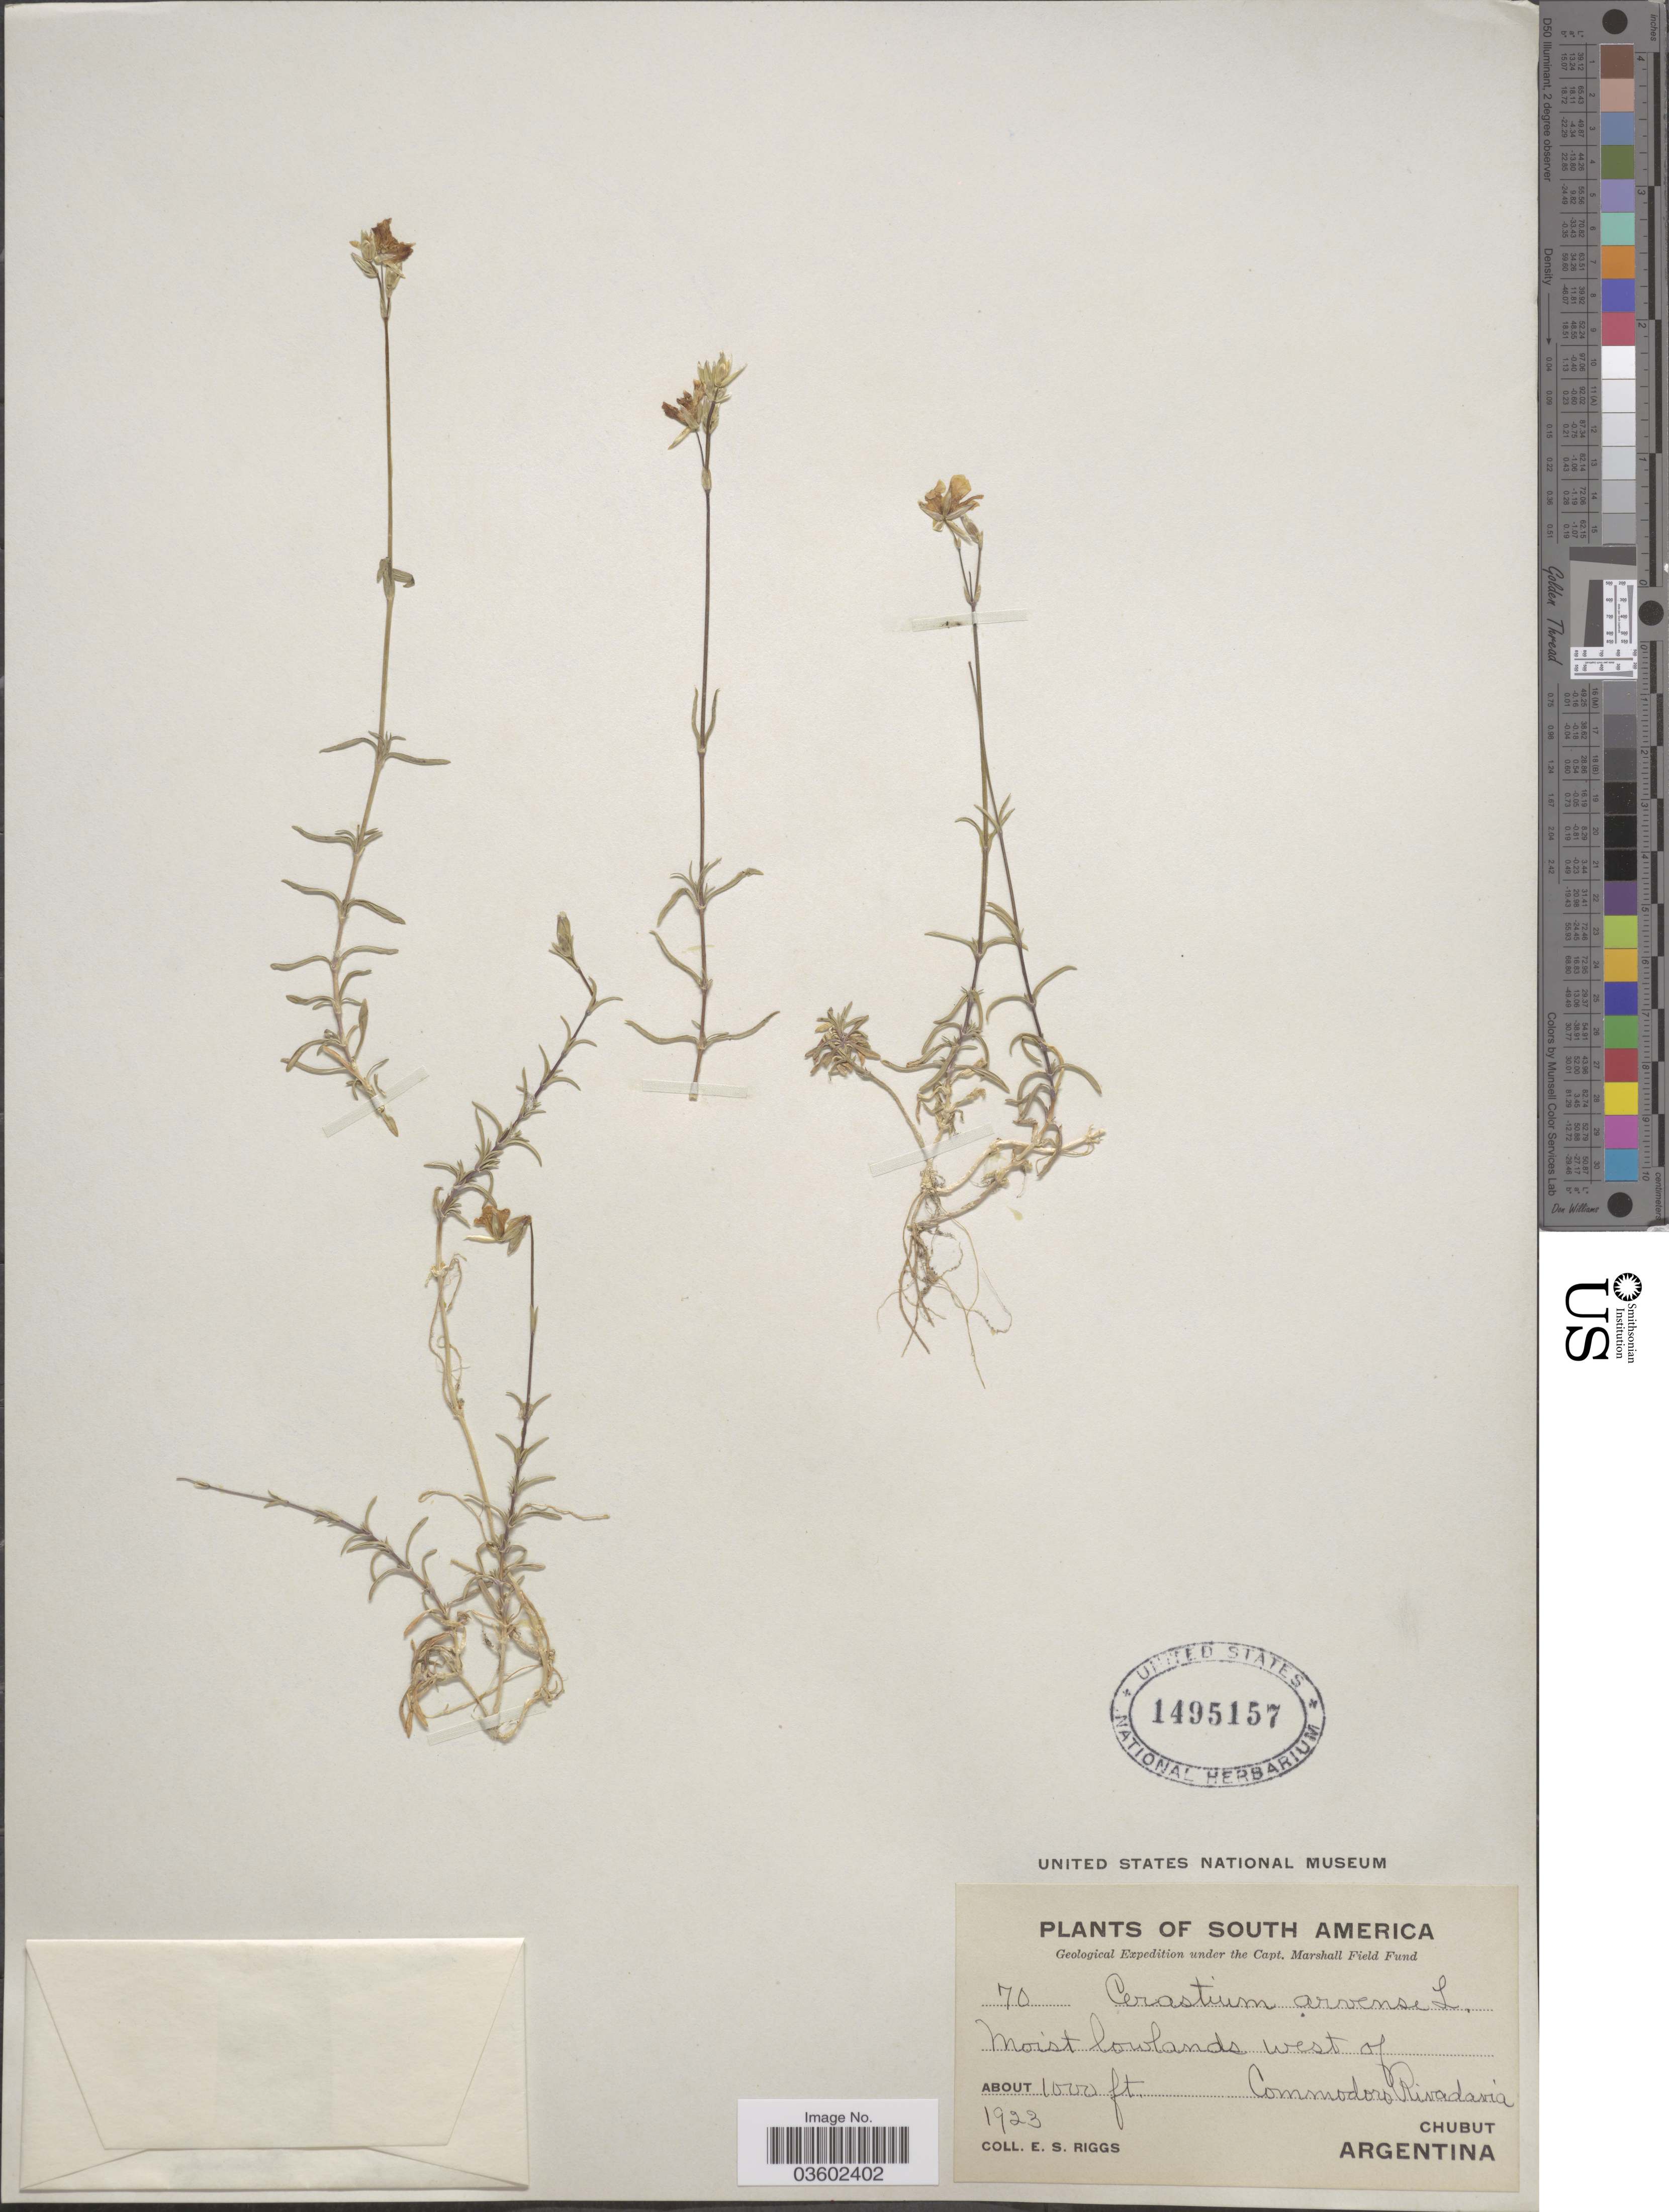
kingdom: Plantae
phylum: Tracheophyta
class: Magnoliopsida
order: Caryophyllales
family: Caryophyllaceae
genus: Cerastium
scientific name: Cerastium arvense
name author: L.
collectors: E. Riggs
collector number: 70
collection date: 1923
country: Argentina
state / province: Chubut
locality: West of Commodoro Rivadavia.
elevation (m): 305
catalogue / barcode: US 1495157